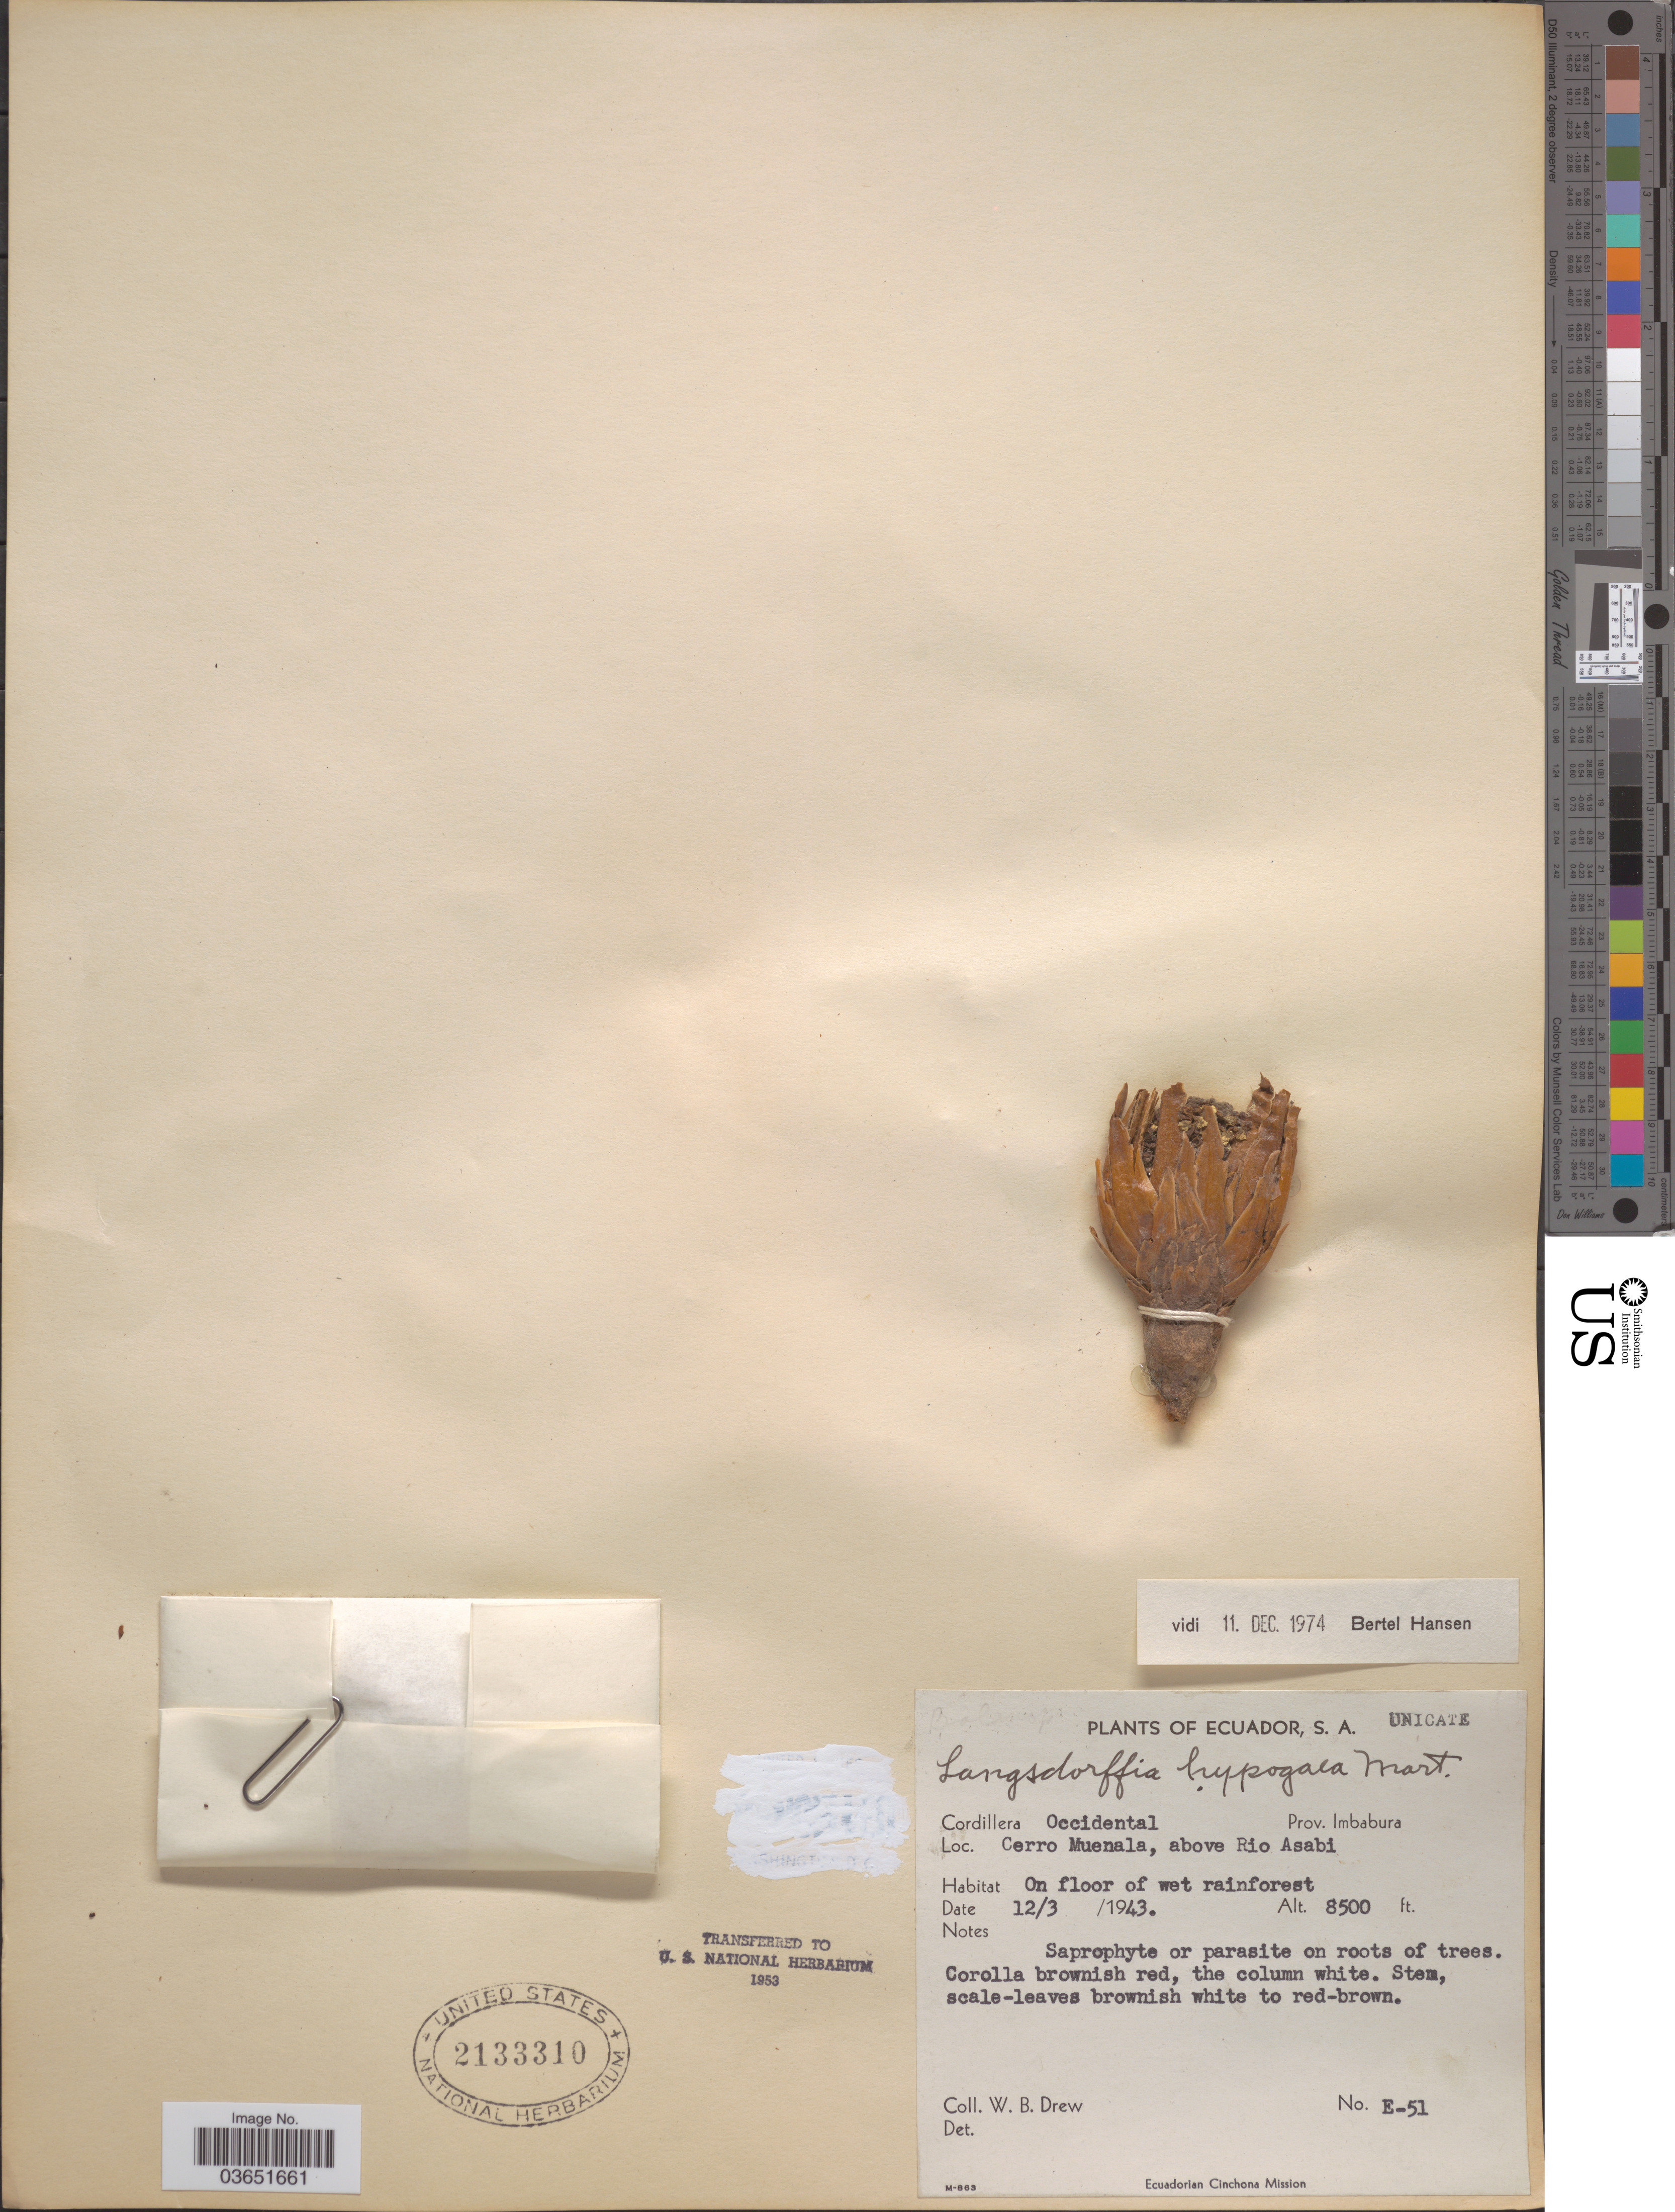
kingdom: Plantae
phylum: Tracheophyta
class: Magnoliopsida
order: Santalales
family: Balanophoraceae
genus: Langsdorffia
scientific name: Langsdorffia hypogaea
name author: Mart.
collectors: W. B. Drew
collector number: E-51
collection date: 1943-03-12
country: Ecuador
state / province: Imbabura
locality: Cordillera Occidental. Cerro Muenala, above Rio Asabi.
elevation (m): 2591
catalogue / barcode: US 2133310